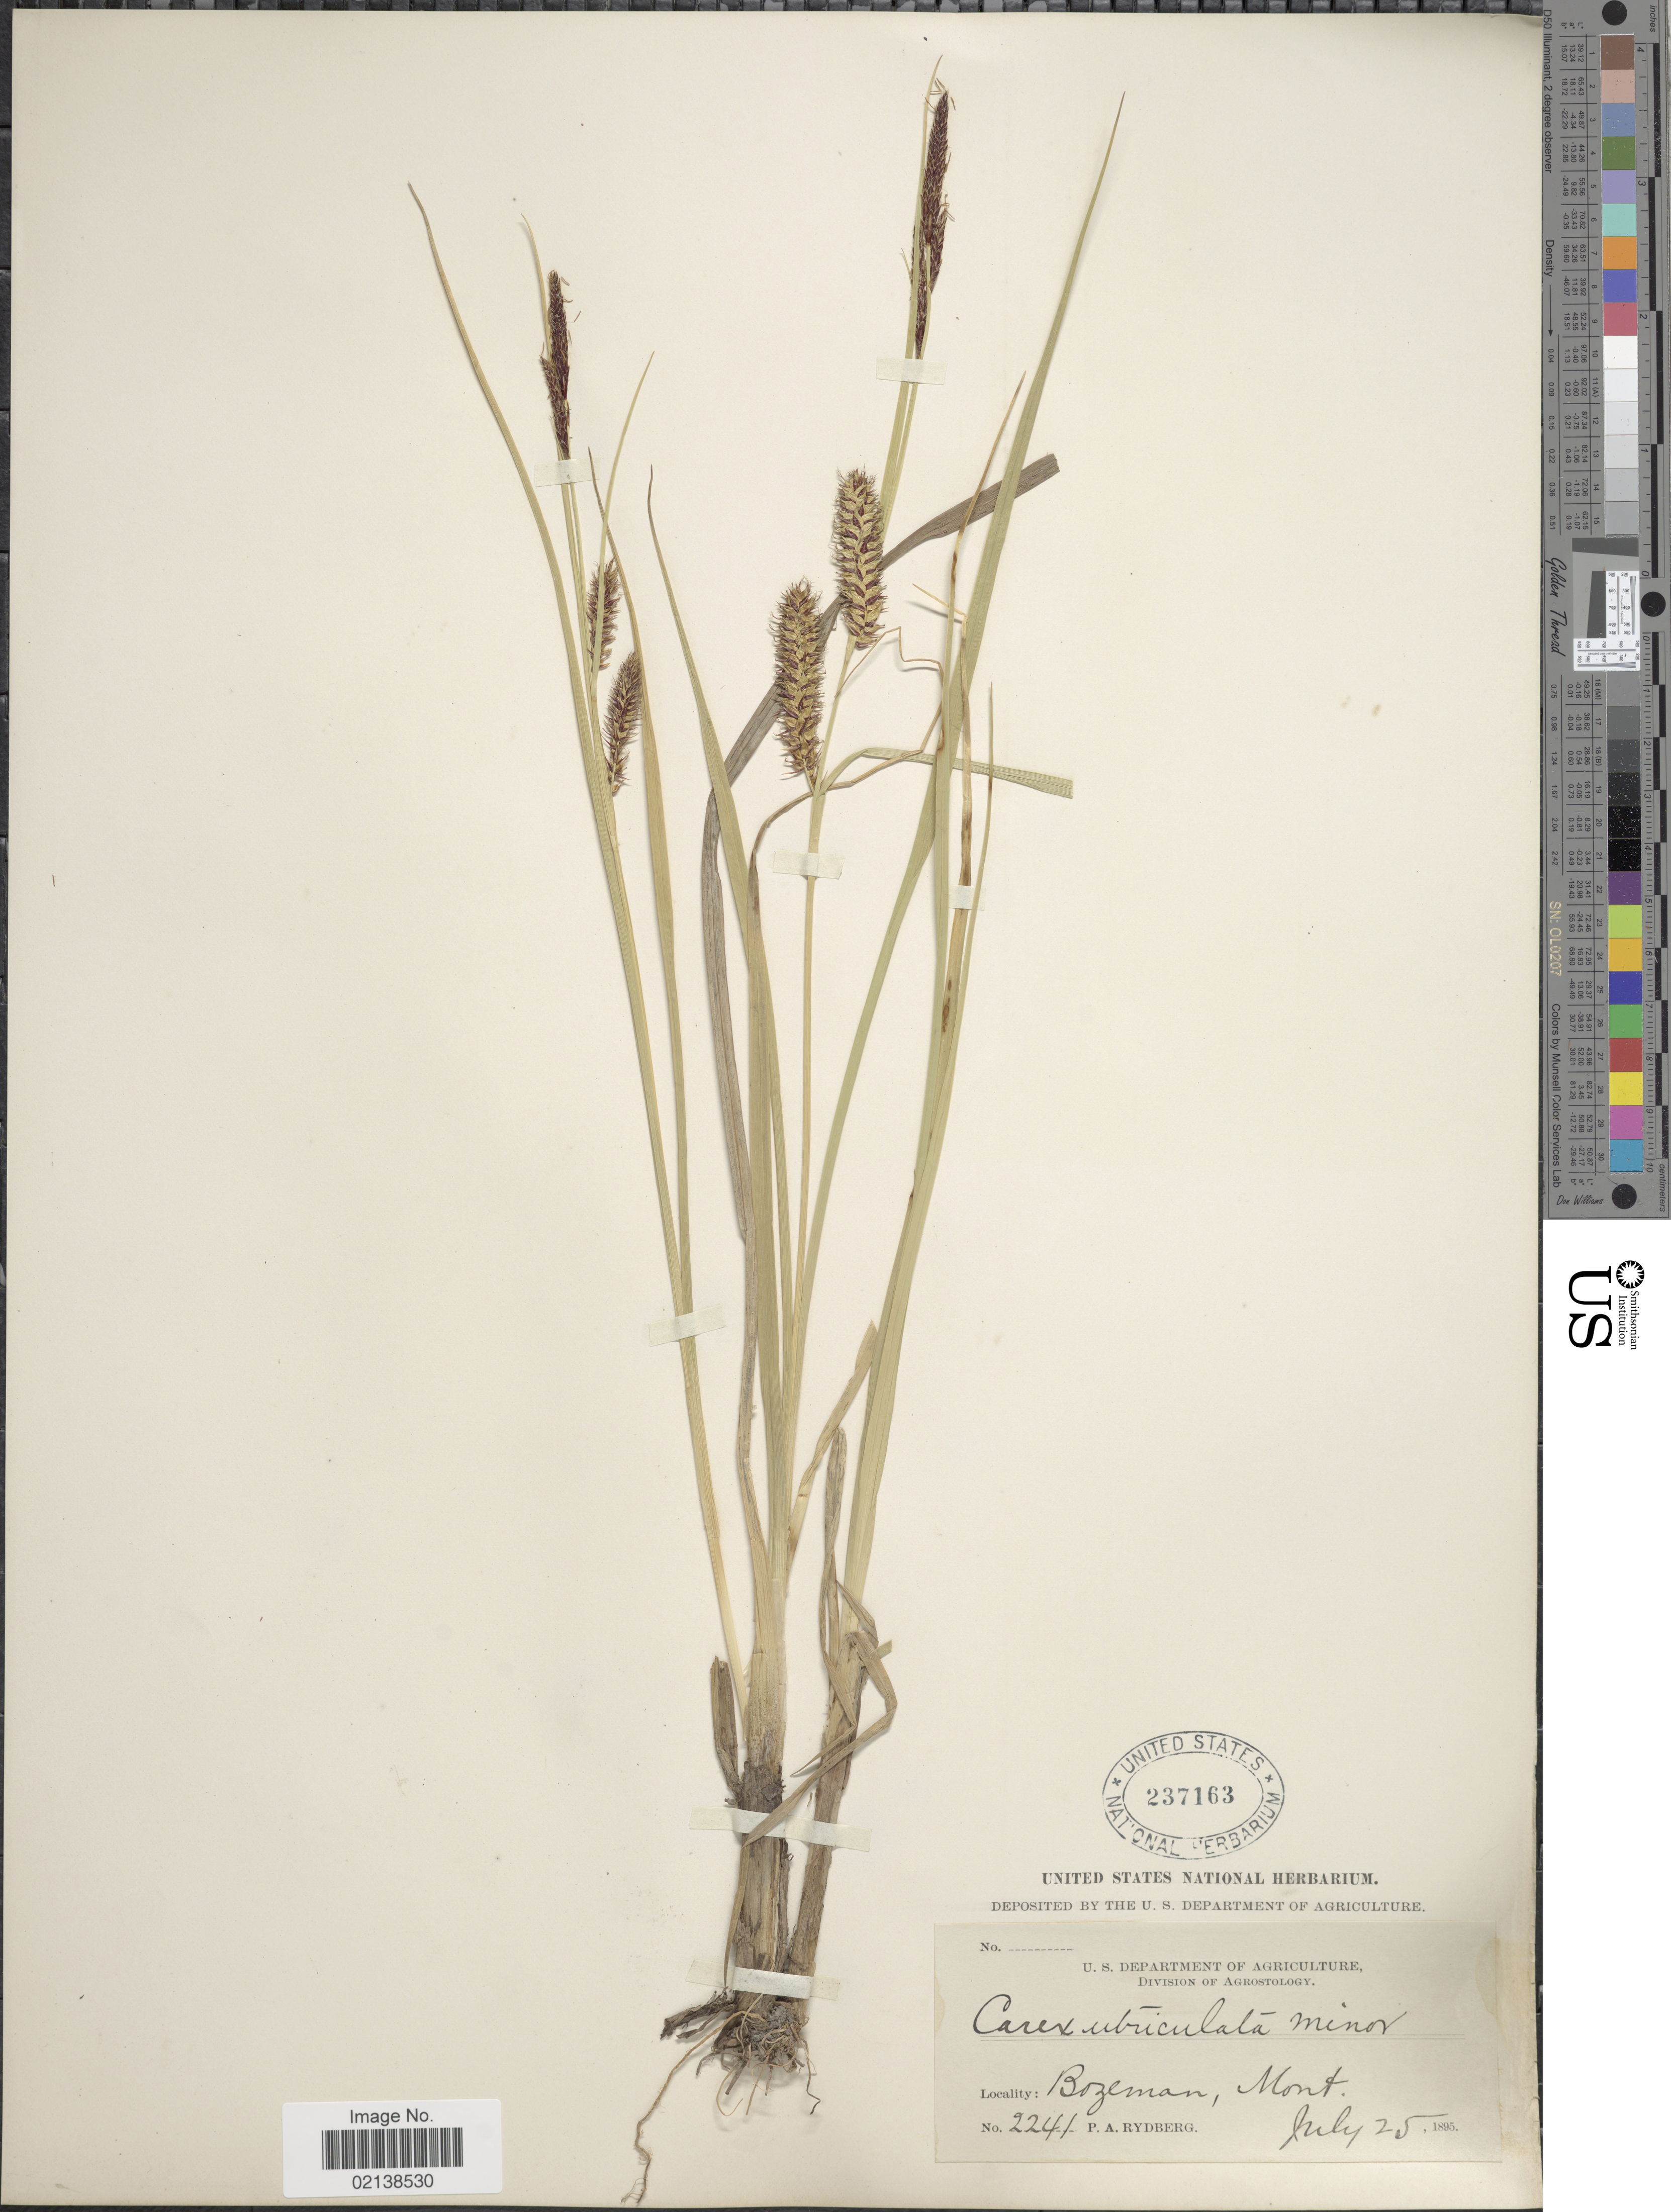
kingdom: Plantae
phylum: Tracheophyta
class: Liliopsida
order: Poales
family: Cyperaceae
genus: Carex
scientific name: Carex utriculata var. minor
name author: Boott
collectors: P. A. Rydberg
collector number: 2241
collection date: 1895-07-25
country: United States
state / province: Montana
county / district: Gallatin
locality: Bozeman.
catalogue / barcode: US 237163